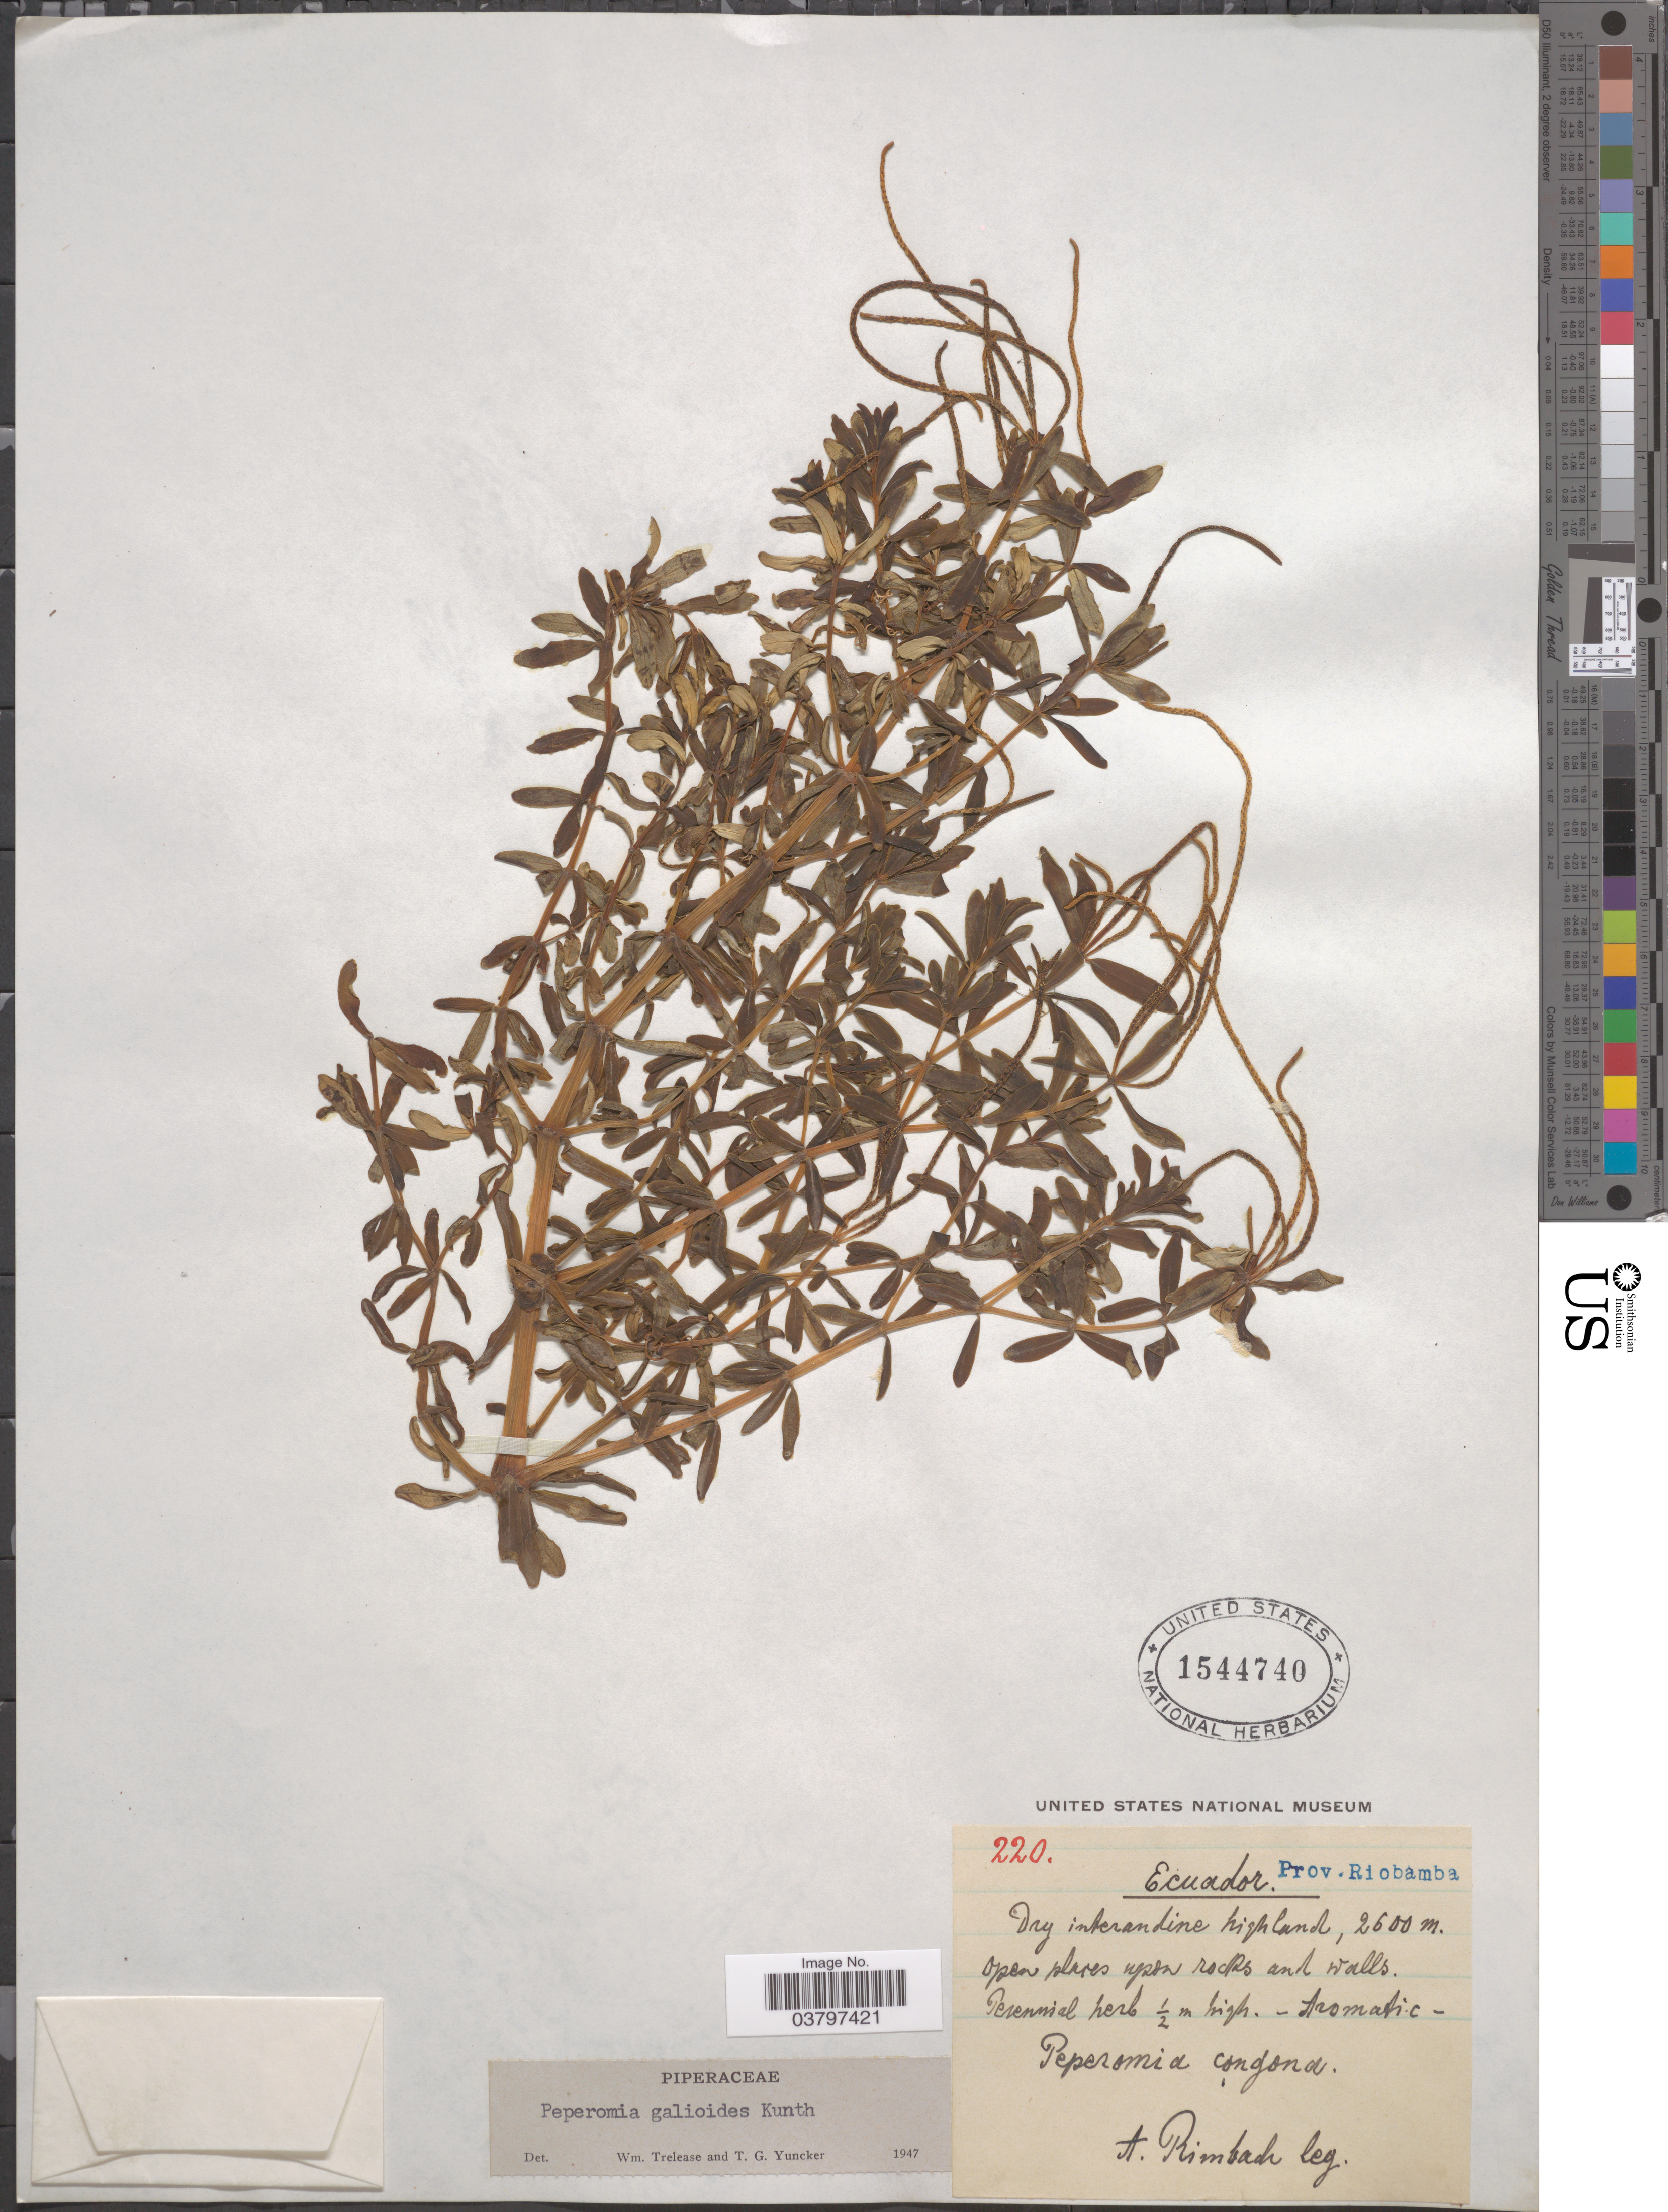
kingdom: Plantae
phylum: Tracheophyta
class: Magnoliopsida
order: Piperales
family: Piperaceae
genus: Peperomia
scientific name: Peperomia galioides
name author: Kunth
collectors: A. Rimbach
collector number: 220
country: Ecuador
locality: Prov. Riobamba.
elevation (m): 2600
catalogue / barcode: US 1544740